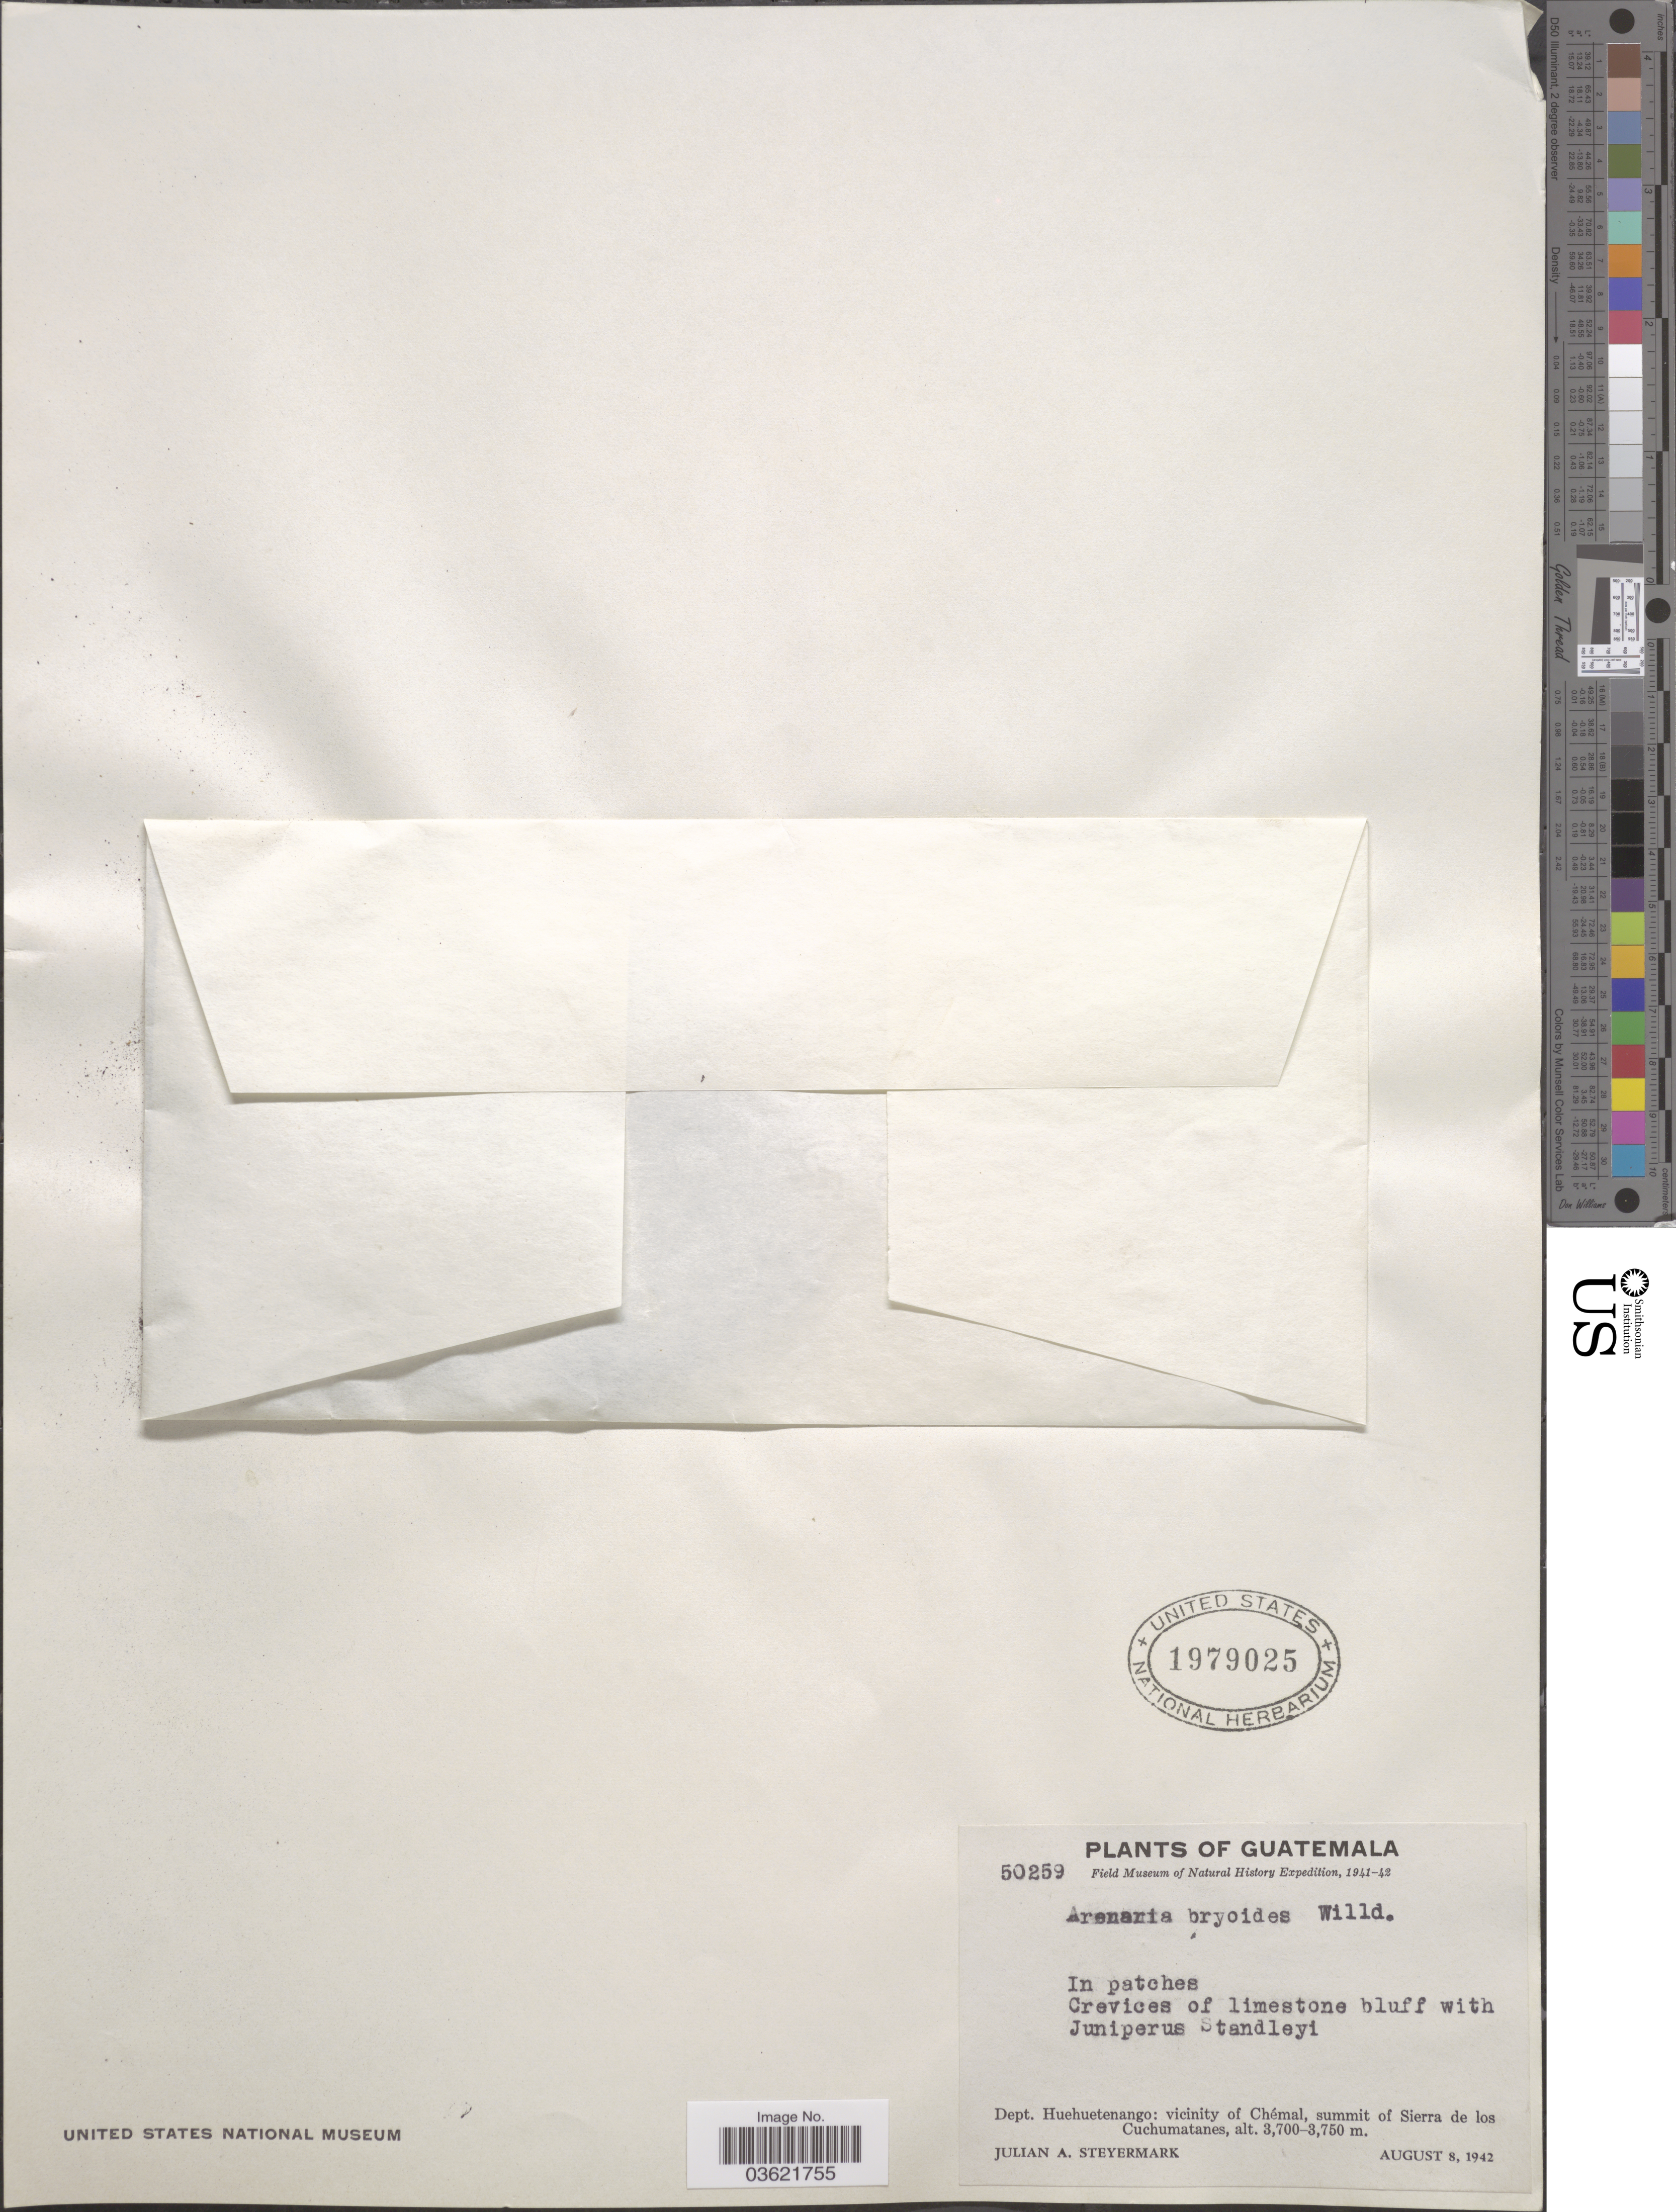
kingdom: Plantae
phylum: Tracheophyta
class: Magnoliopsida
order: Caryophyllales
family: Caryophyllaceae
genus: Arenaria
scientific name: Arenaria serpens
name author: Kunth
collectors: J. Steyermark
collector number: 50259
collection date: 1942-08-08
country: Guatemala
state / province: Huehuetenango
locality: Dept. Huehuetenango: vicinity of Chémal, summit of Sierra de los Cuchumatanes.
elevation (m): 3700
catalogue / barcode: US 1979025